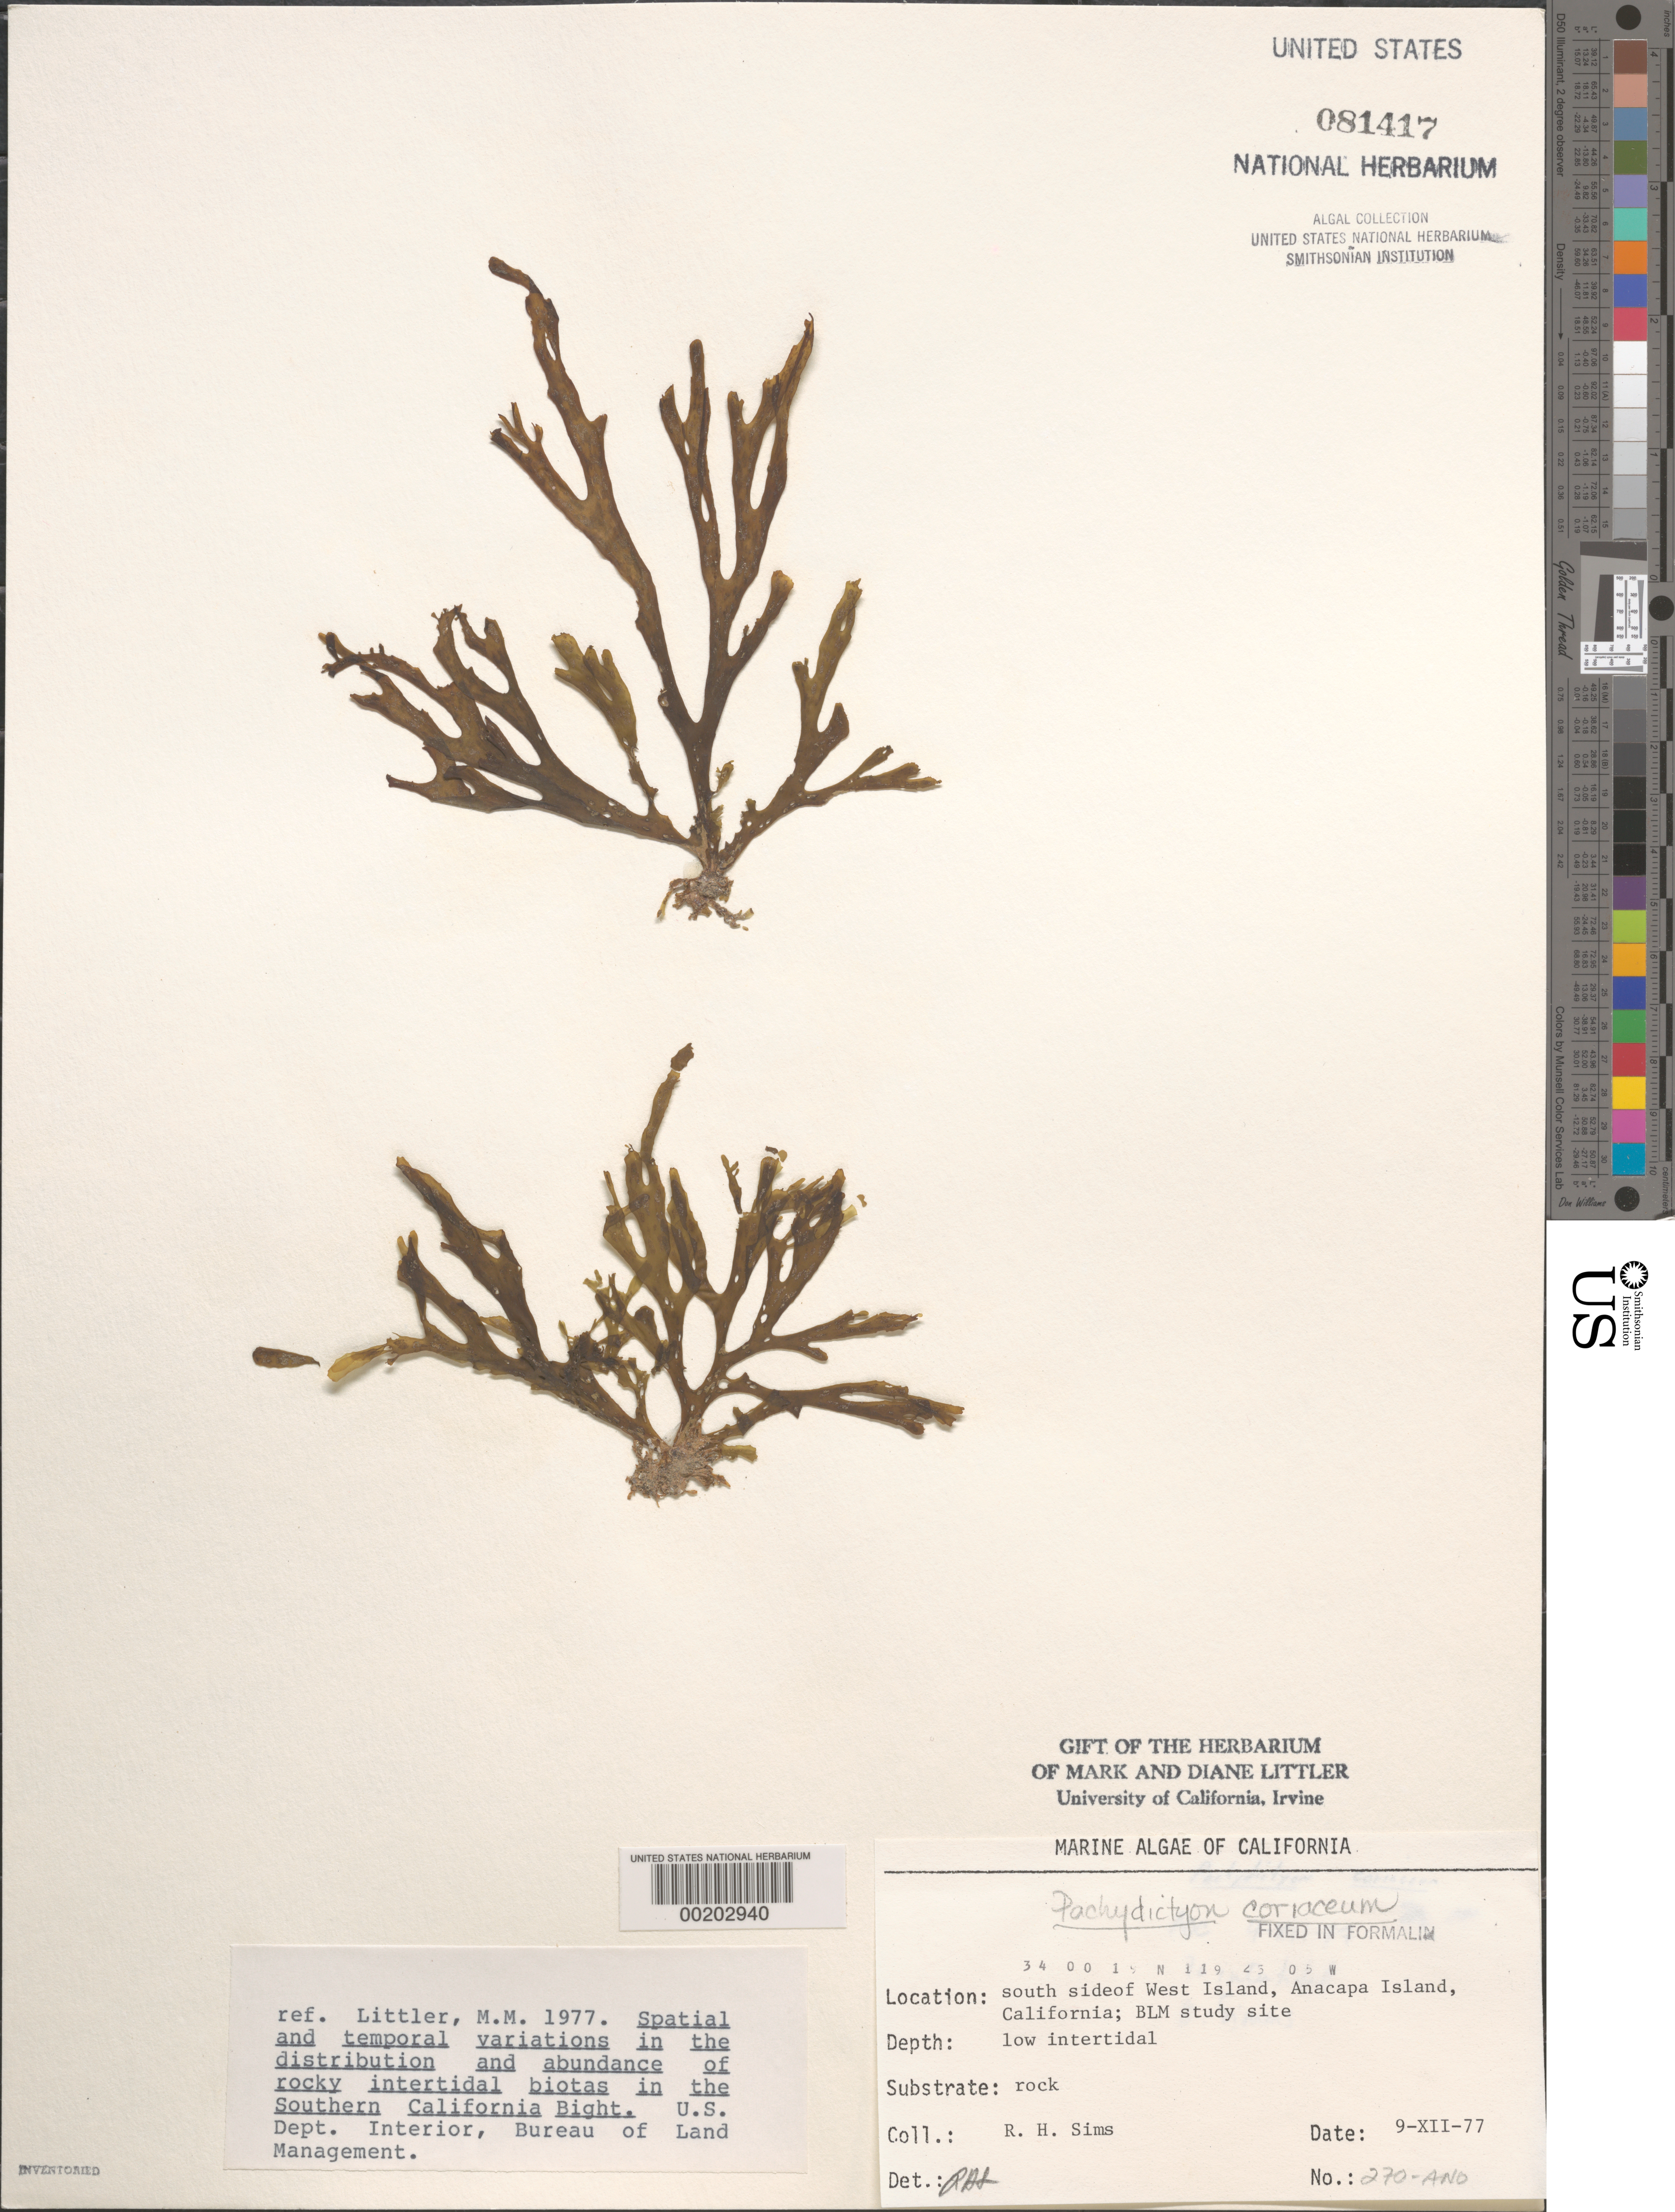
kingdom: Chromista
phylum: Ochrophyta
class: Phaeophyceae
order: Dictyotales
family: Dictyotaceae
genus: Pachydictyon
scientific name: Pachydictyon coriaceum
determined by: Sims, Robert H.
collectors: R. H. Sims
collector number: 270-ANO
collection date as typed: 09 Dec 1977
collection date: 1977-12-09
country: United States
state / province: California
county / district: Ventura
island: Anacapa Island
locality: South side of west island, near Cat Rock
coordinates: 34 00 19 N, 119 25 05 W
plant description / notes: BLM-SOCALBIGHT Rocky Intertidal Survey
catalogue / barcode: US 81417